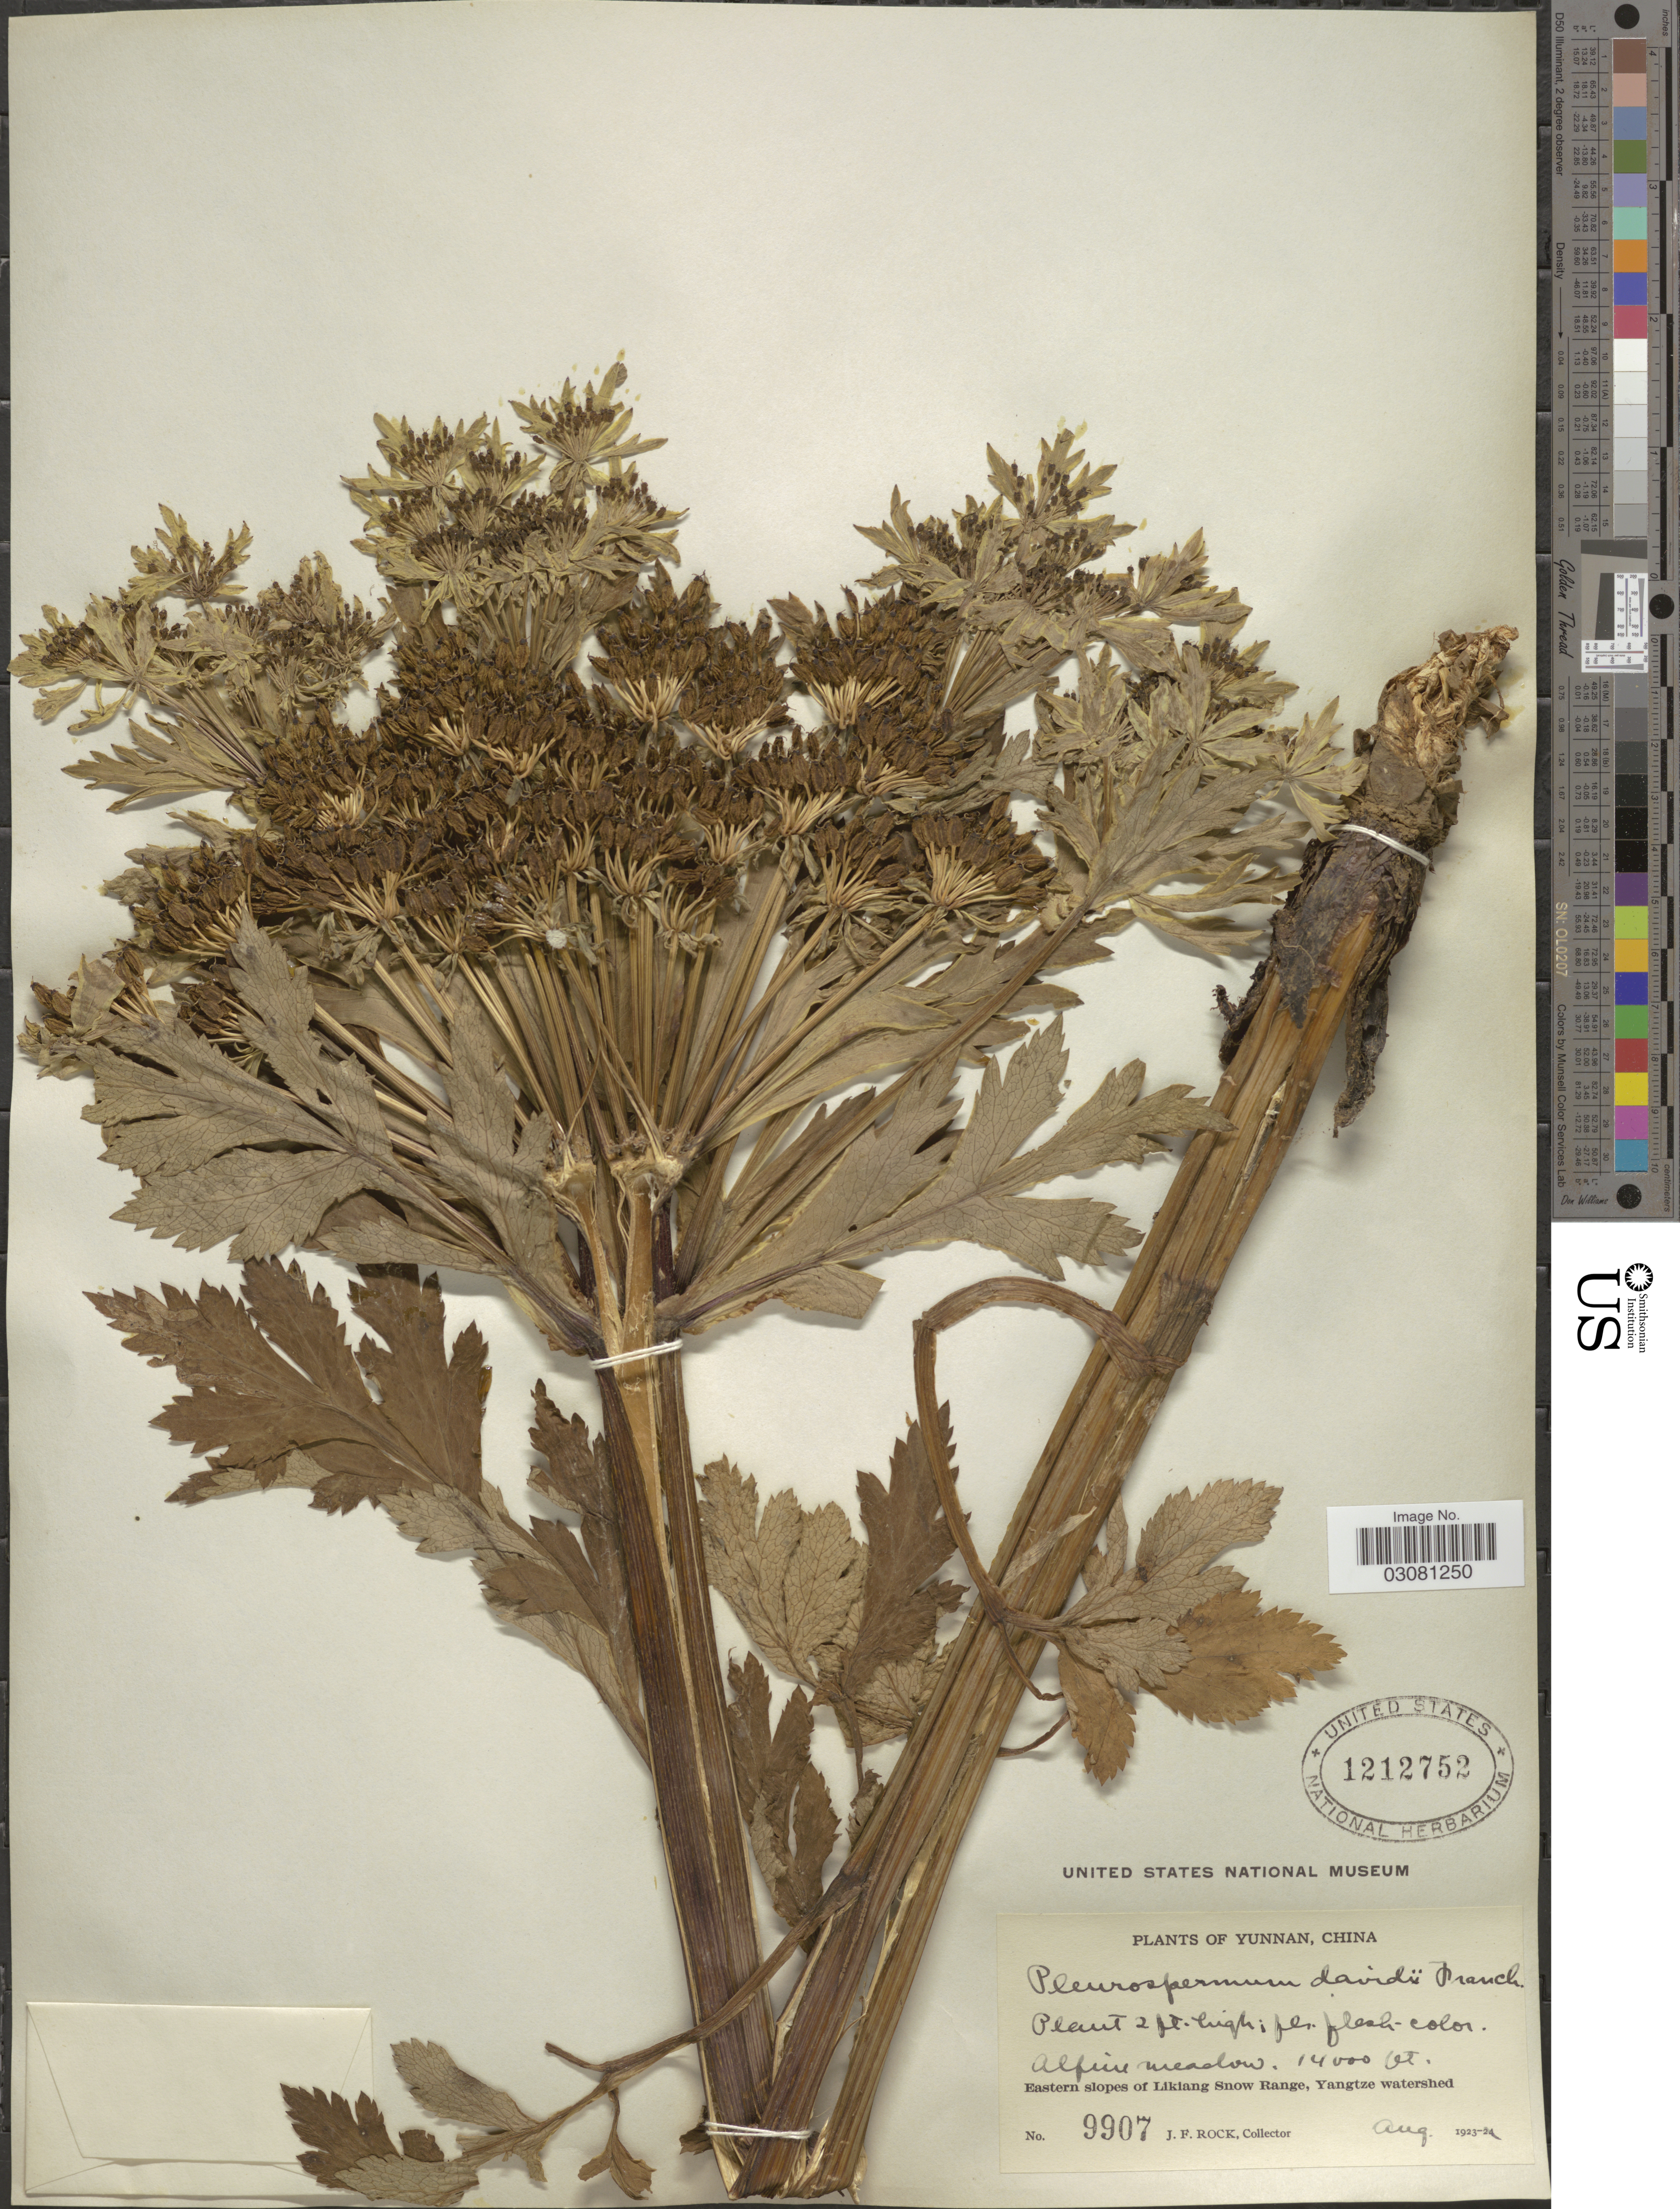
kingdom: Plantae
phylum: Tracheophyta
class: Magnoliopsida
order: Apiales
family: Apiaceae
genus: Pleurospermum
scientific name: Pleurospermum davidii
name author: Franch.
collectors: J. Rock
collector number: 9907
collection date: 1923-08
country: China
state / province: Yunnan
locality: Eastern slopes of Likiang Snow Range, Yangtze watershed.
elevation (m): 4267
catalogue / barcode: US 1212752